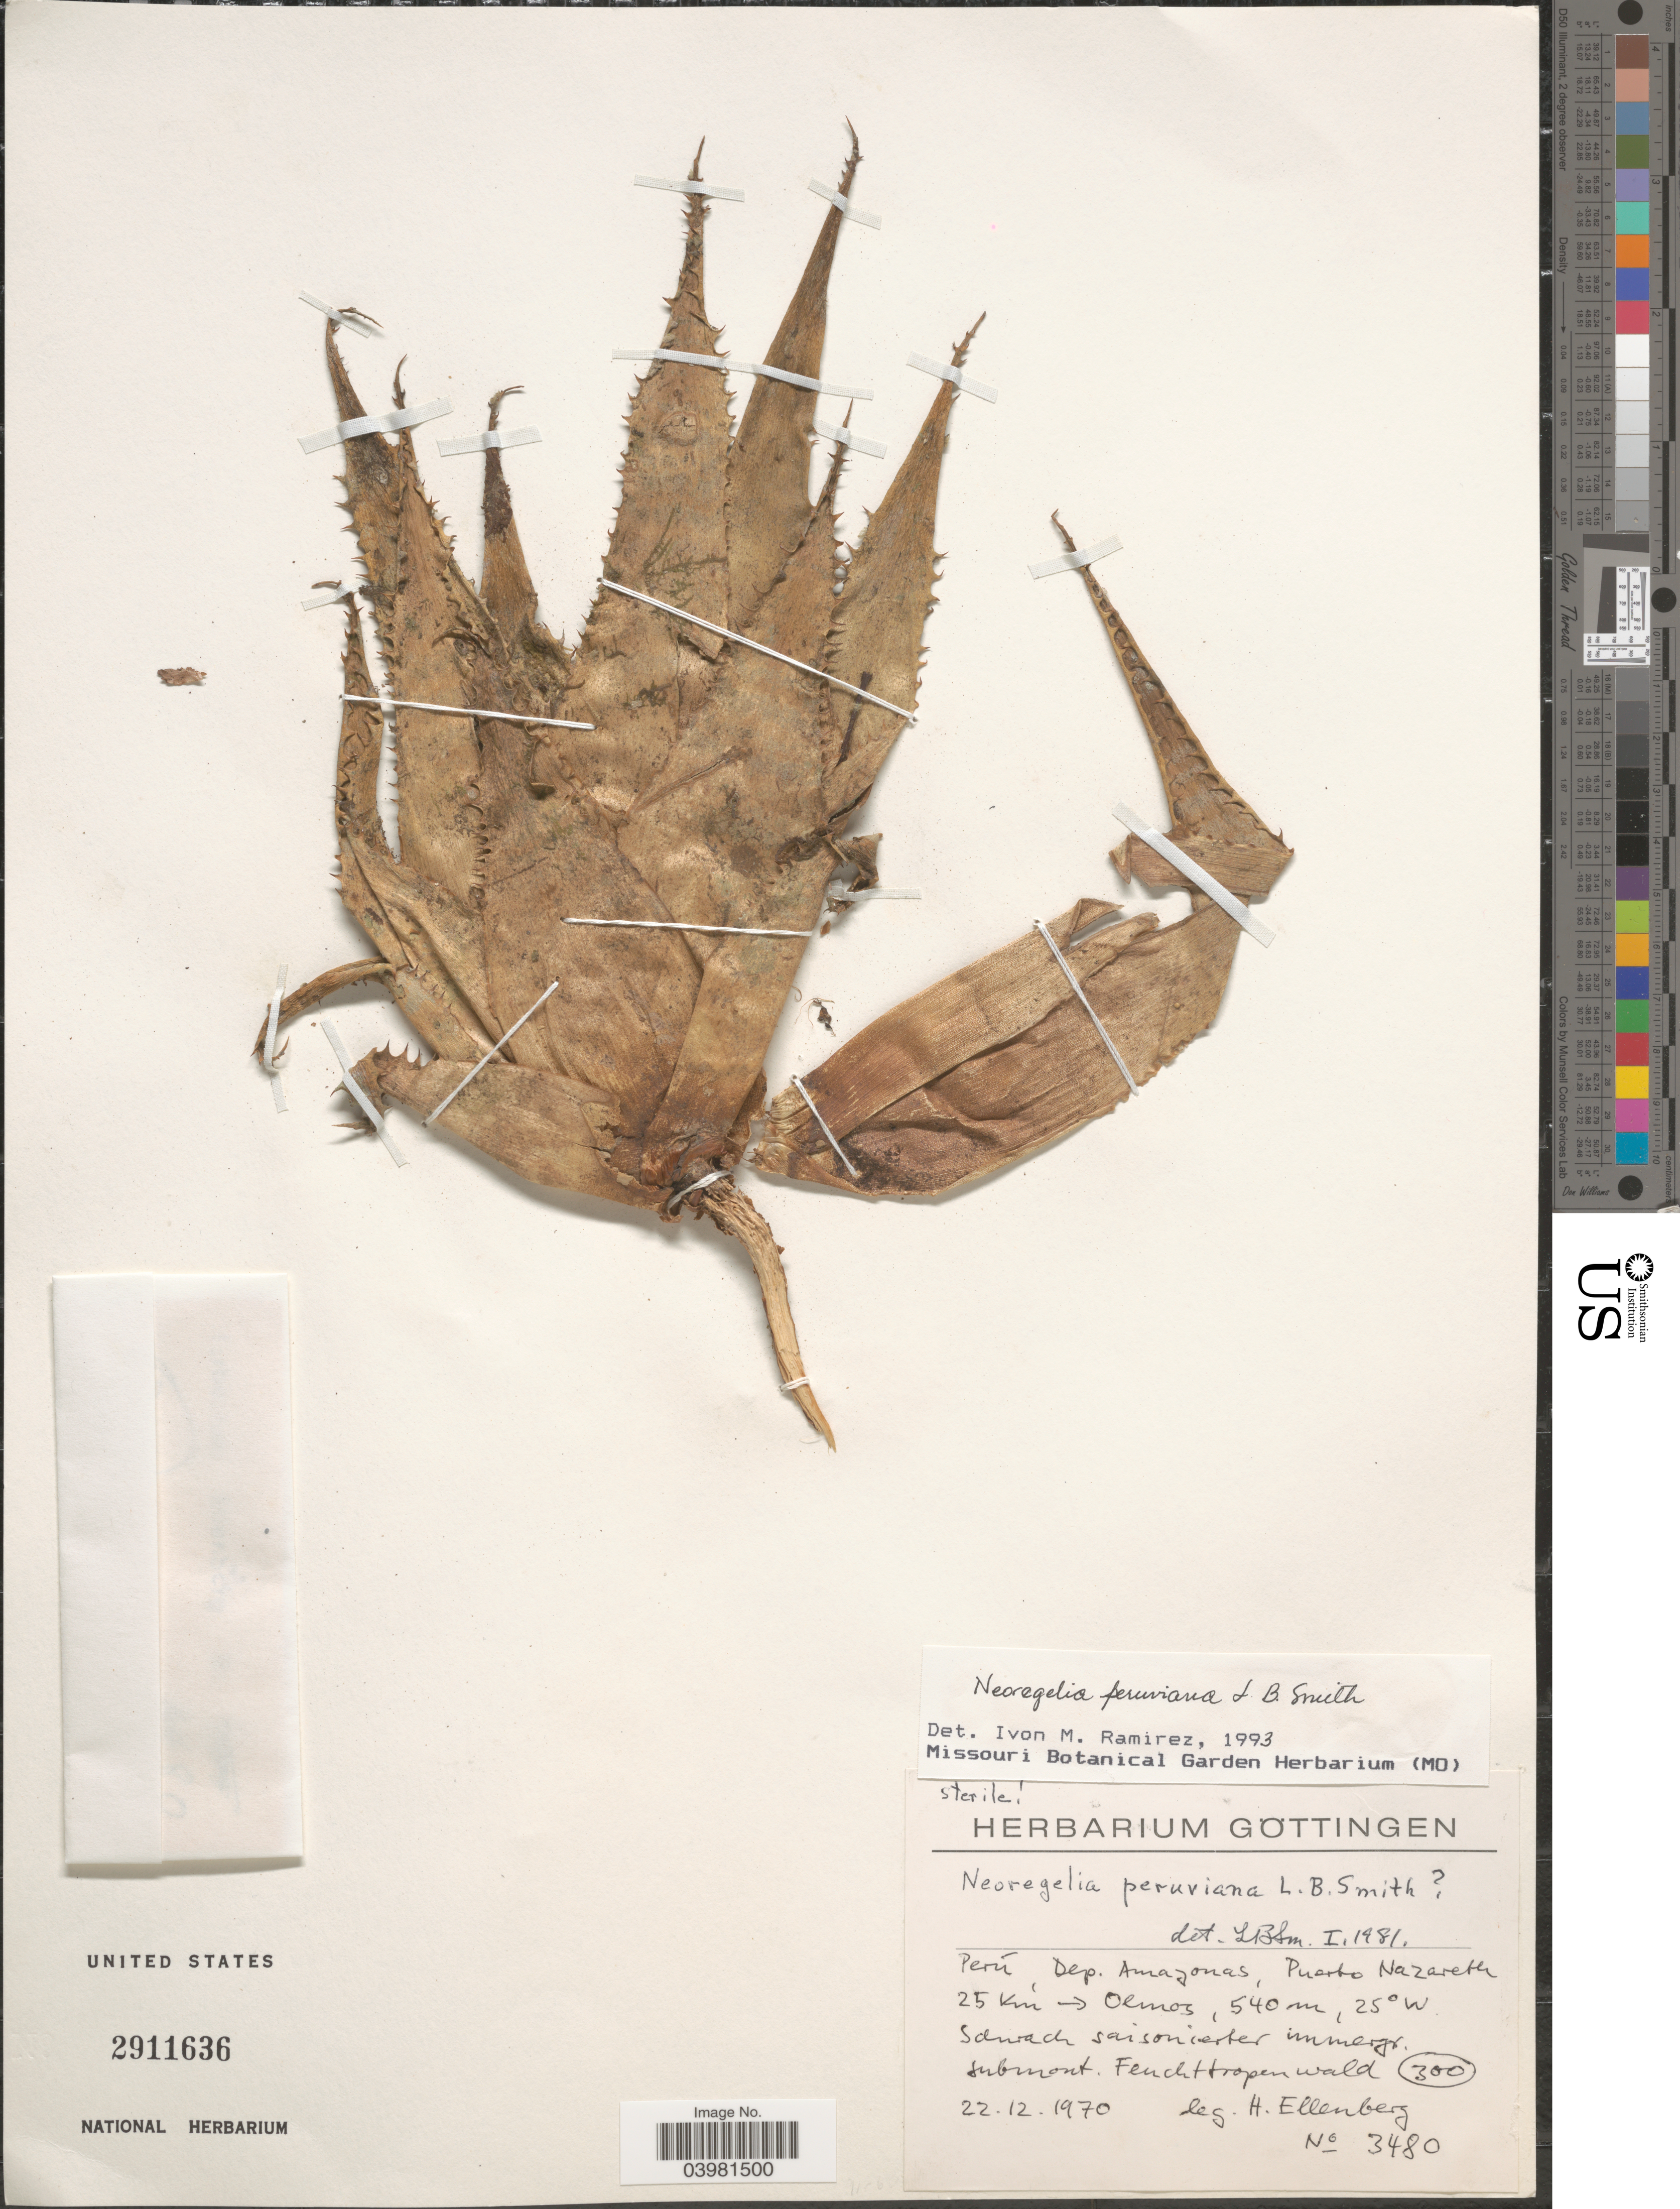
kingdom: Plantae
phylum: Tracheophyta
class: Liliopsida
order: Poales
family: Bromeliaceae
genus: Neoregelia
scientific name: Neoregelia peruviana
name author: L.B. Sm.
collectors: H. Ellenberg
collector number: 3480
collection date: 1970-12-22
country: Peru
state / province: Amazonas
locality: Dep. Amazonas, Puerto Nazareth 25 Km --> Olmos.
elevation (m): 540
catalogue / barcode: US 2911636